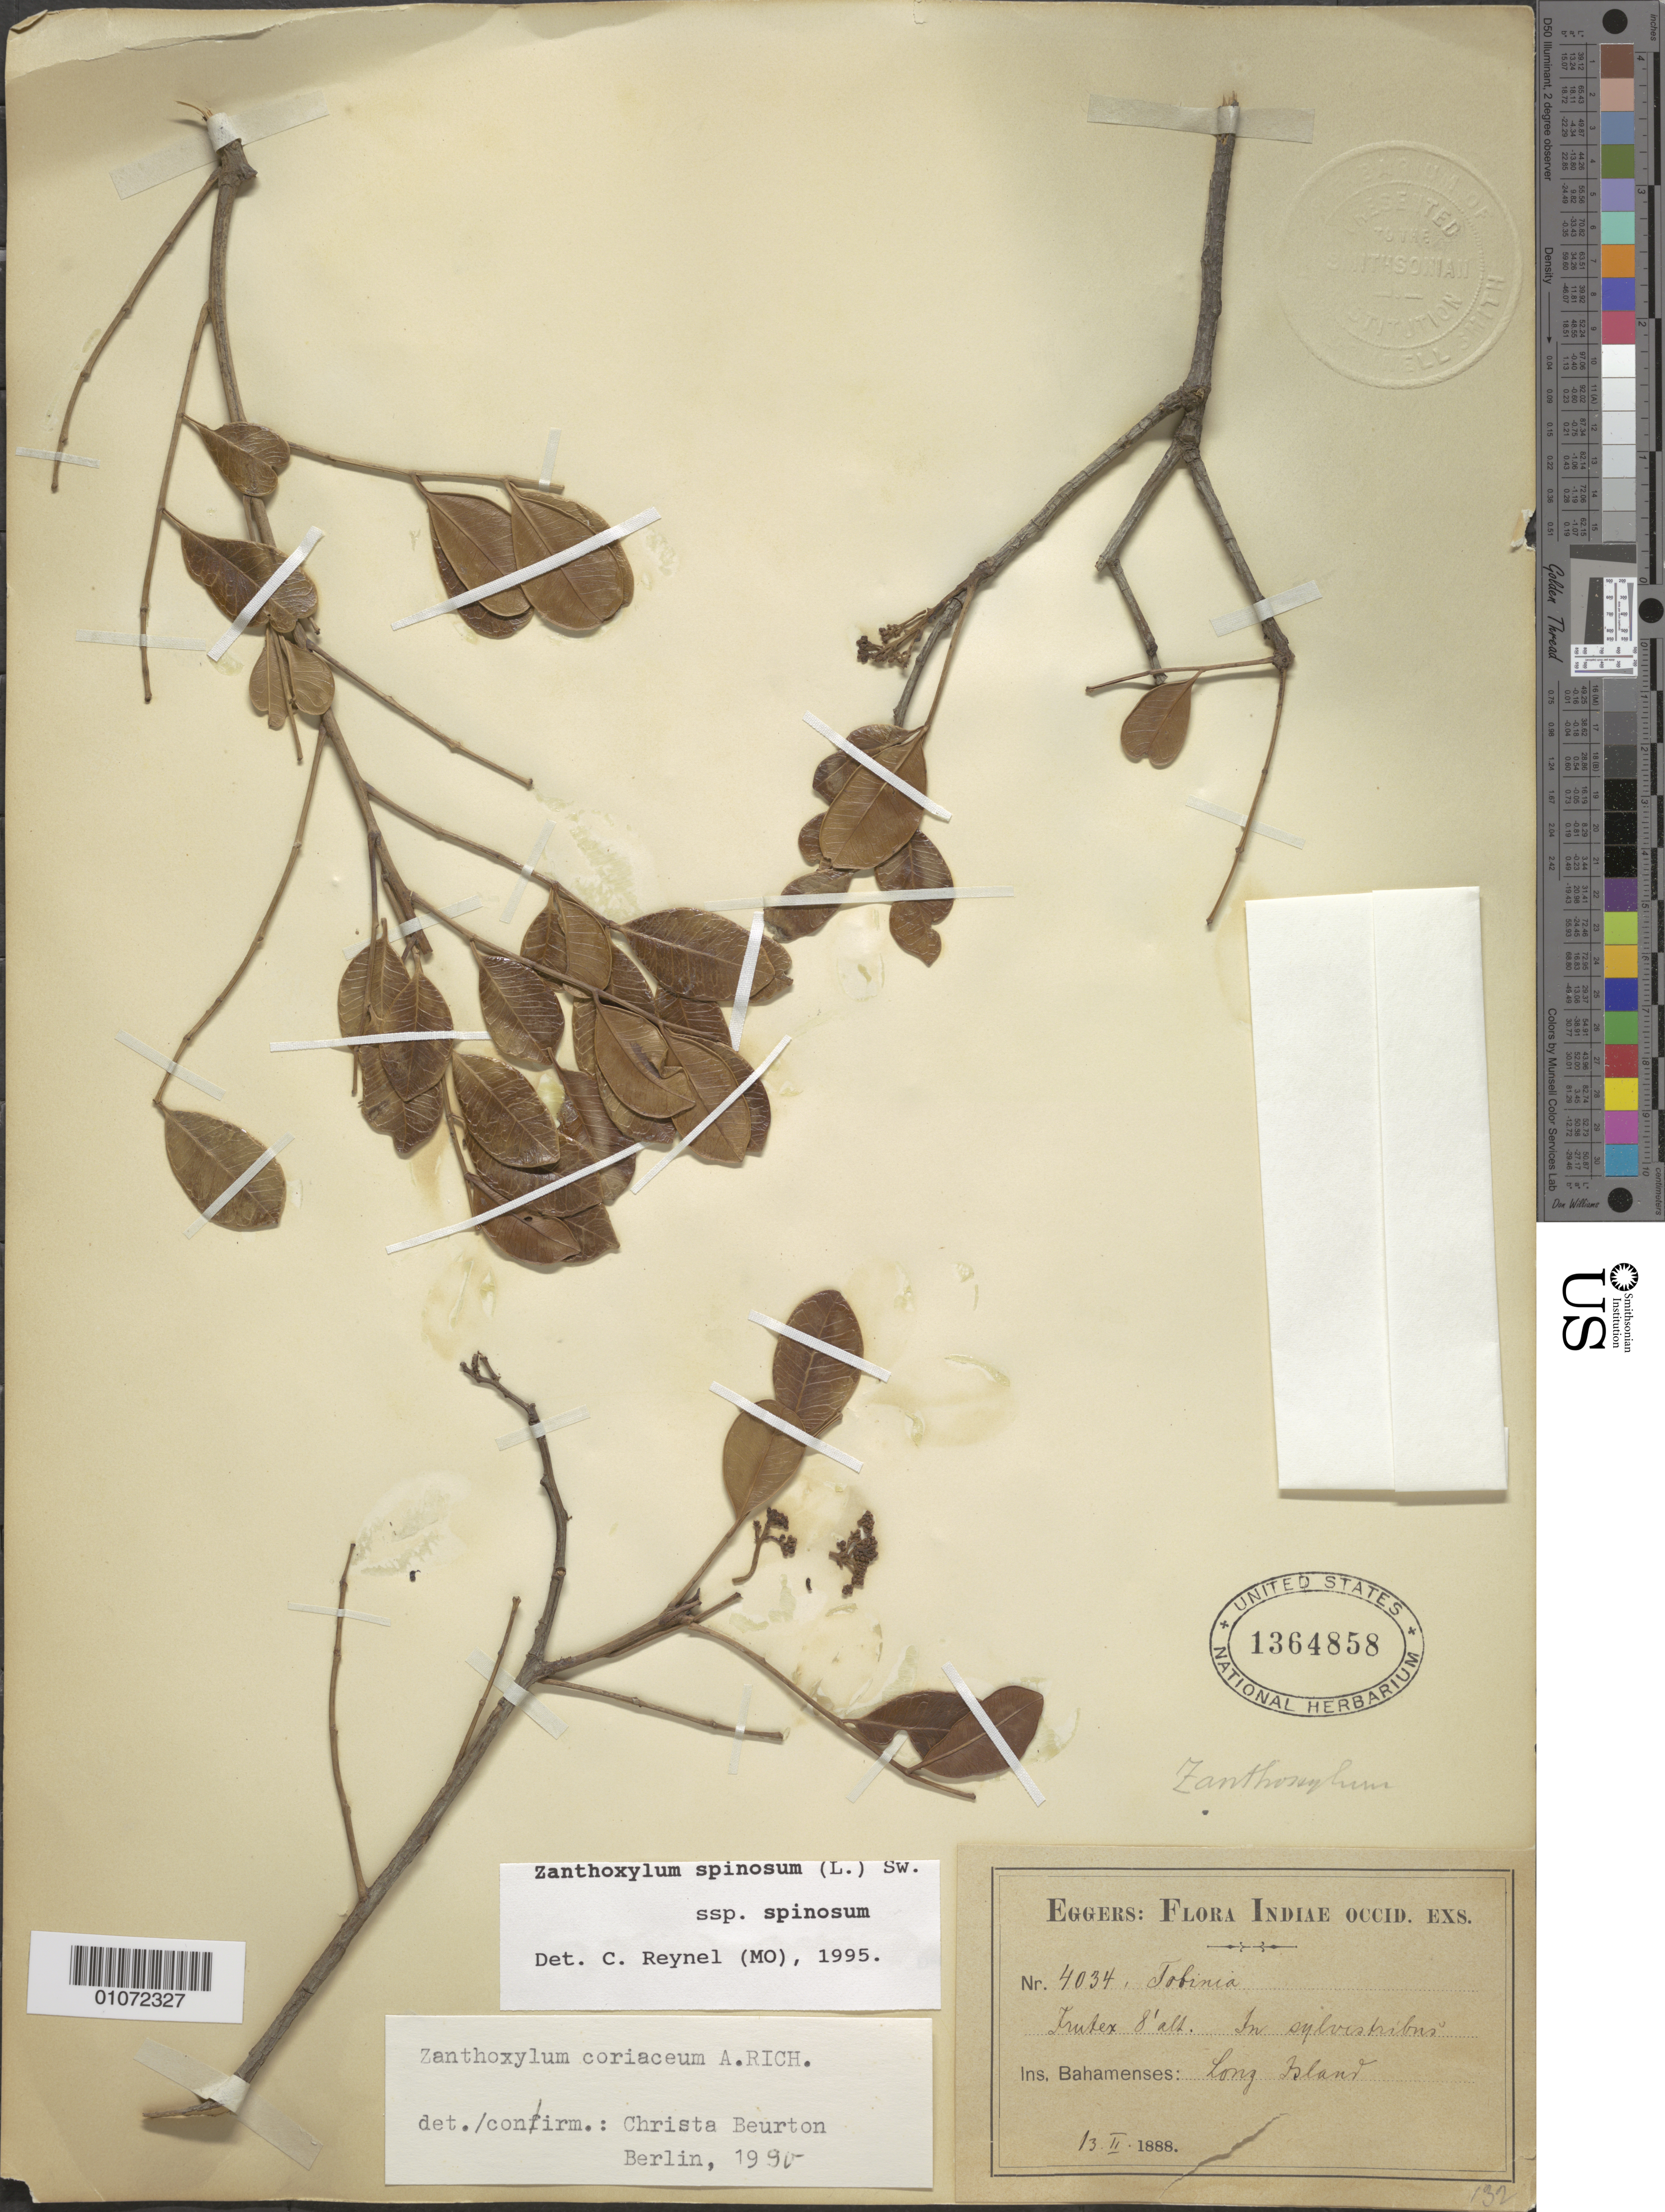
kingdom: Plantae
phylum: Tracheophyta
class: Magnoliopsida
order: Sapindales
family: Rutaceae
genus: Zanthoxylum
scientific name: Zanthoxylum spinosum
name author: (L.) Sw.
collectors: H. F. A. von Eggers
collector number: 4034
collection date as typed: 13 Feb 1888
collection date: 1888-02-13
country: Bahamas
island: Long I.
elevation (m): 2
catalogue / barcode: US 1364858